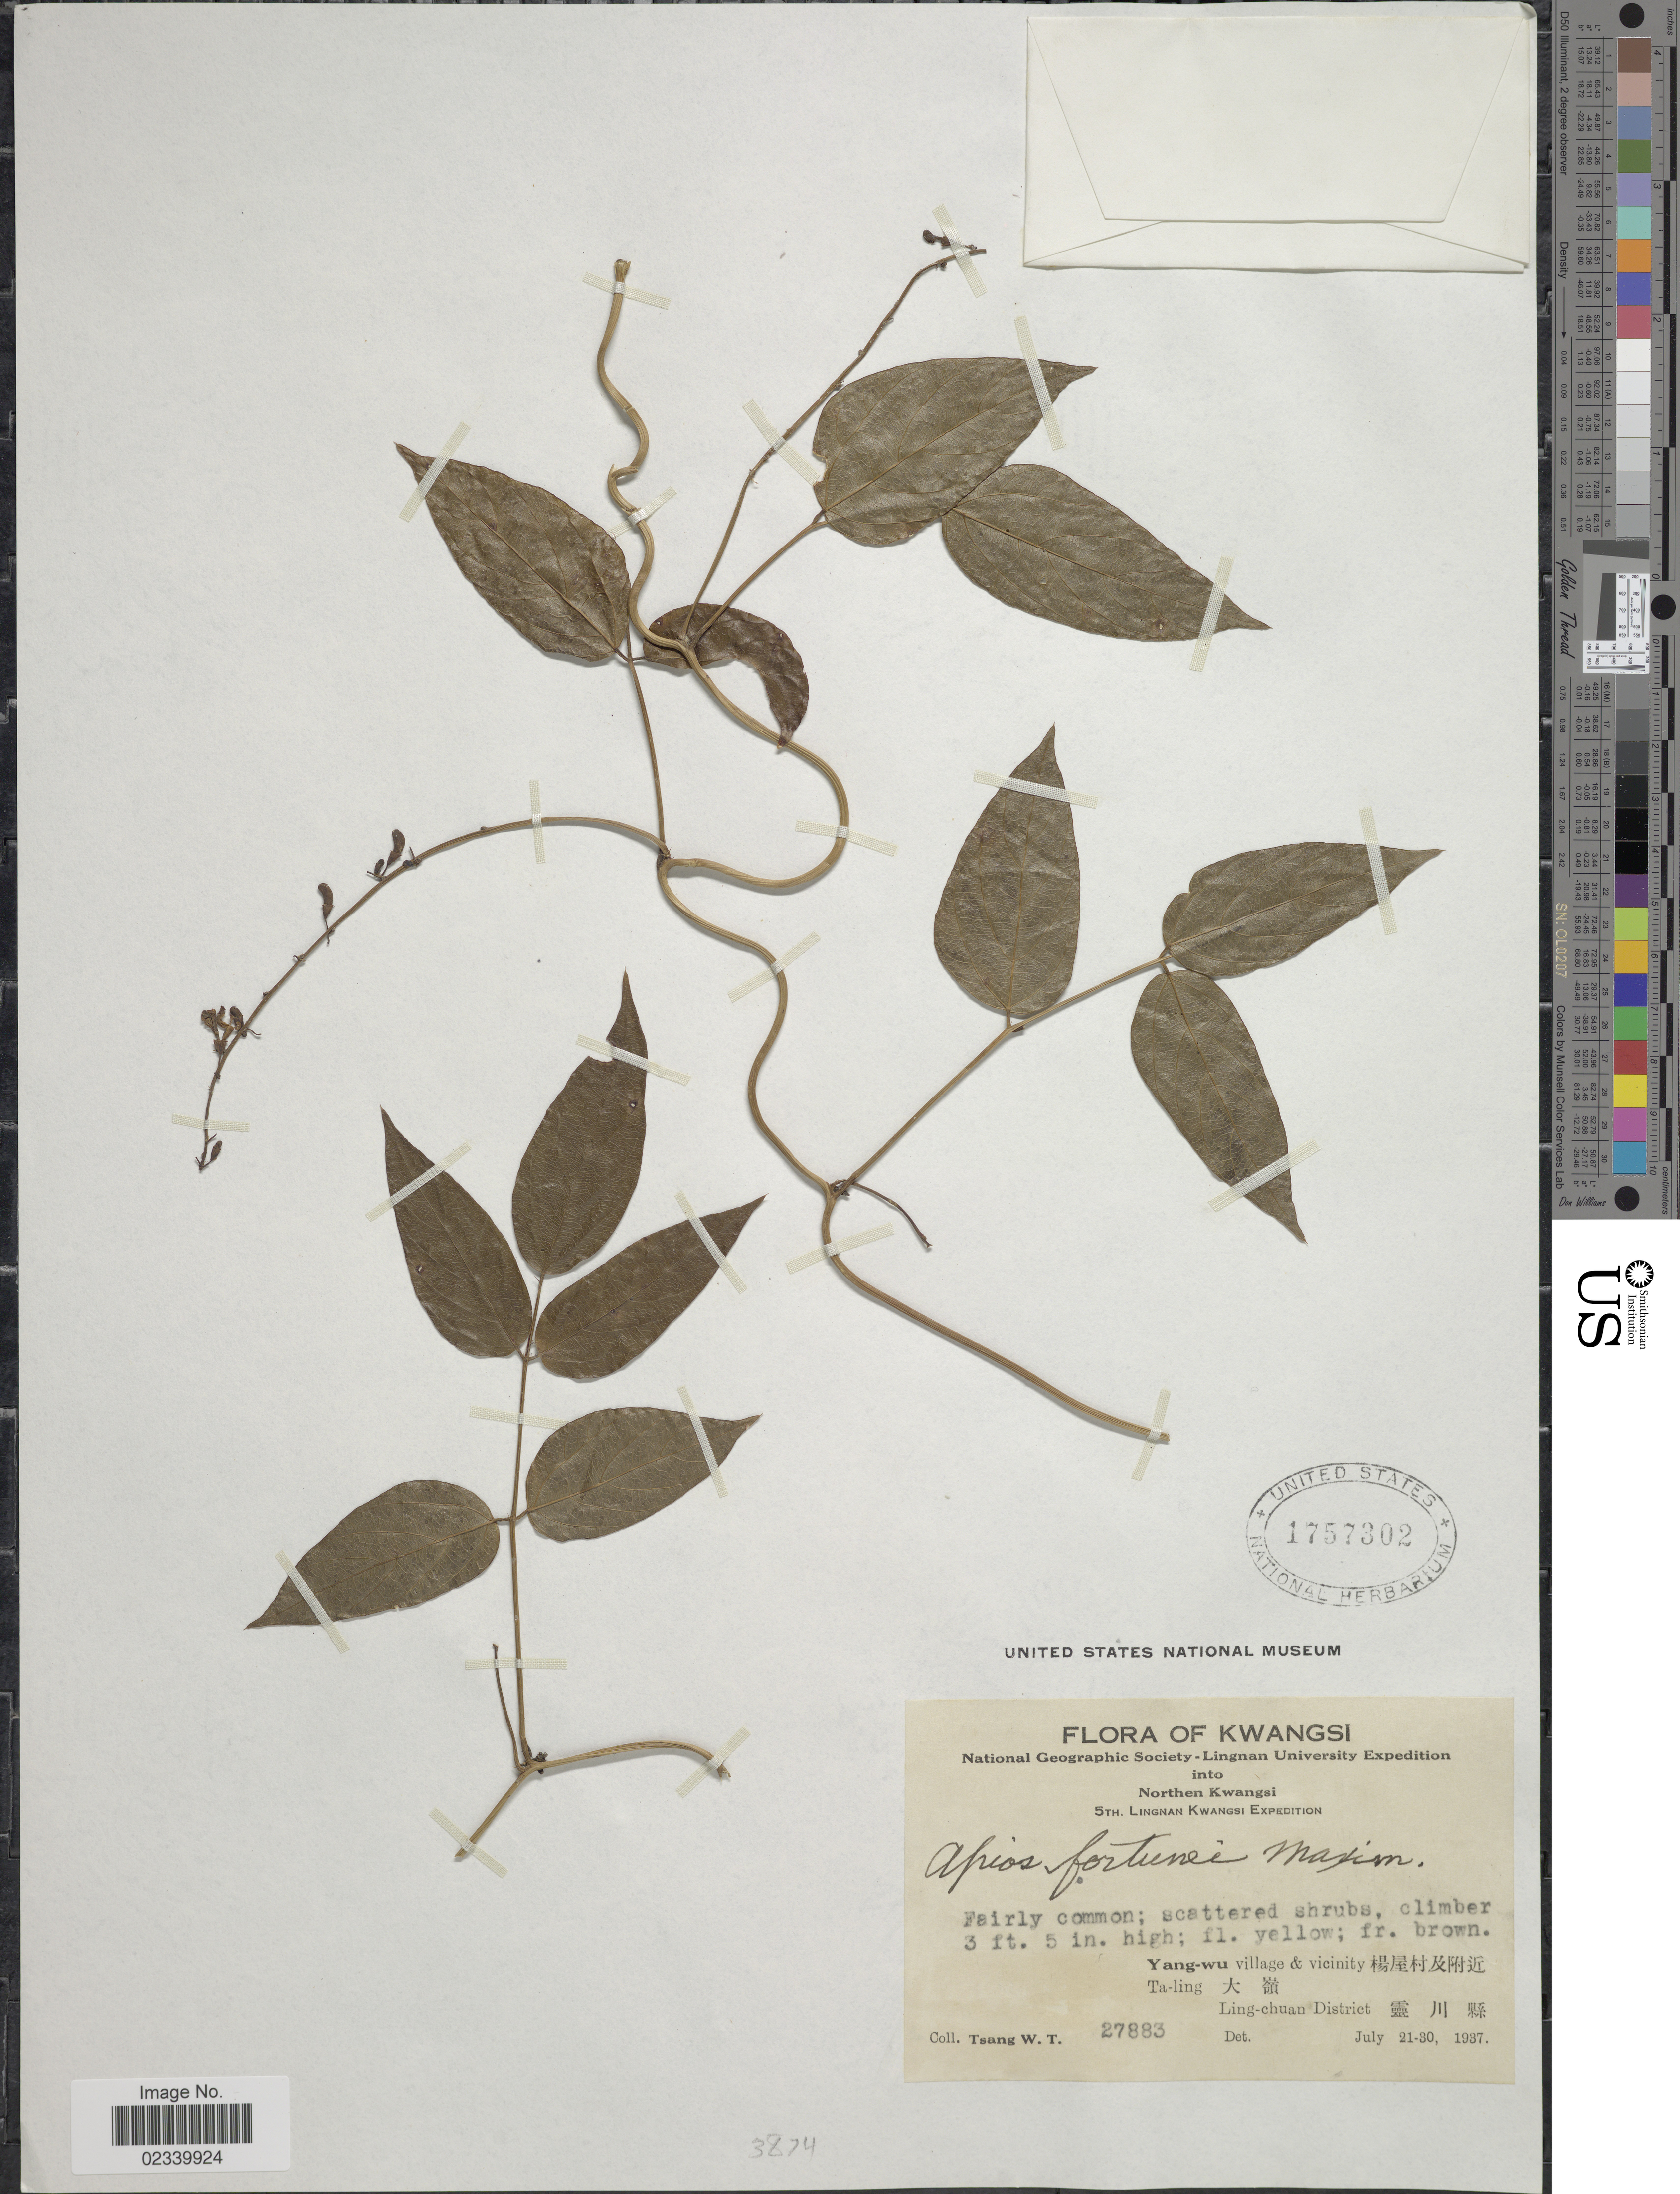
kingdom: Plantae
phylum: Tracheophyta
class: Magnoliopsida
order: Fabales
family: Fabaceae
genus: Apios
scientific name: Apios fortunei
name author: Maxim.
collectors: W. T. Tsang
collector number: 27883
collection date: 1937-07-21/1937-07-30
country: China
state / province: Guangxi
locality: Kwangsi, Northern Kwangsi, Yang-wu village & vicinity, Ta-ling, Ling-chuan District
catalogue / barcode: US 1757302